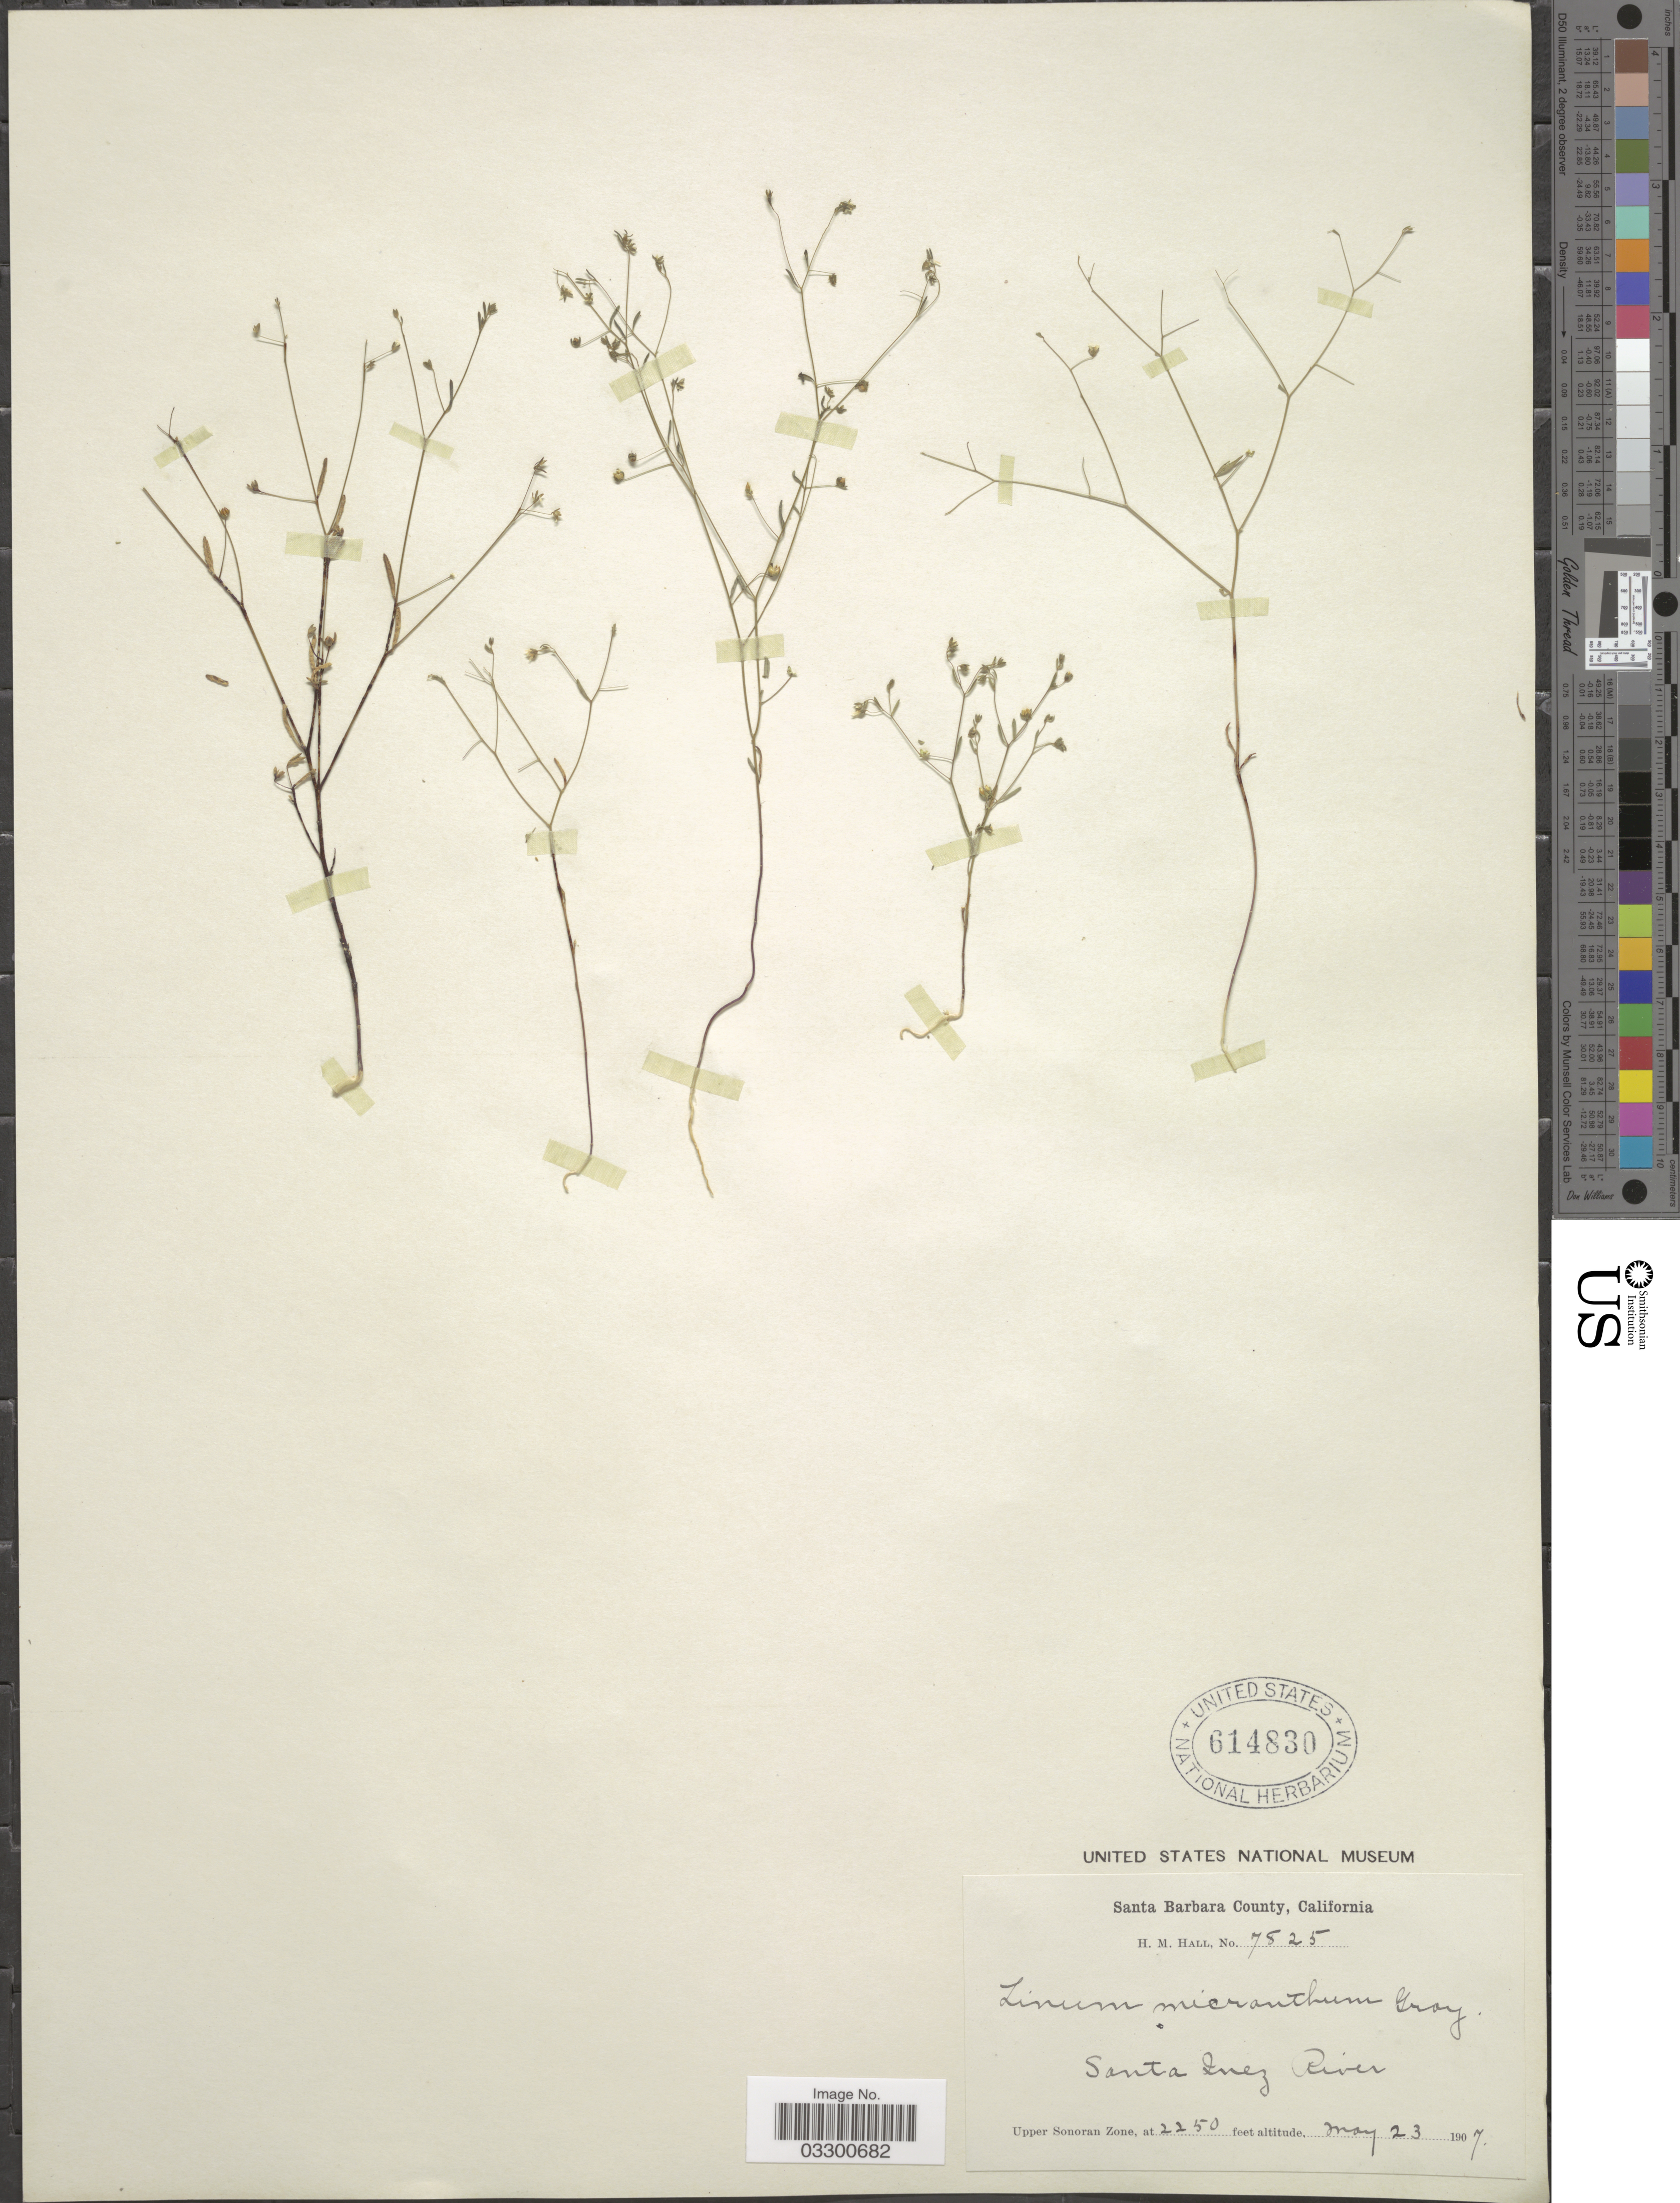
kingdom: Plantae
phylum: Tracheophyta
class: Magnoliopsida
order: Malpighiales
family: Linaceae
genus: Hesperolinon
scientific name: Hesperolinon micranthum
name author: (A. Gray) Small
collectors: H. M. Hall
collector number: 7825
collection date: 1907-05-23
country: United States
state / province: California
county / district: Santa Barbara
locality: Santa Barbara County. Santa Inez River.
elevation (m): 686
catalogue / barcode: US 614830